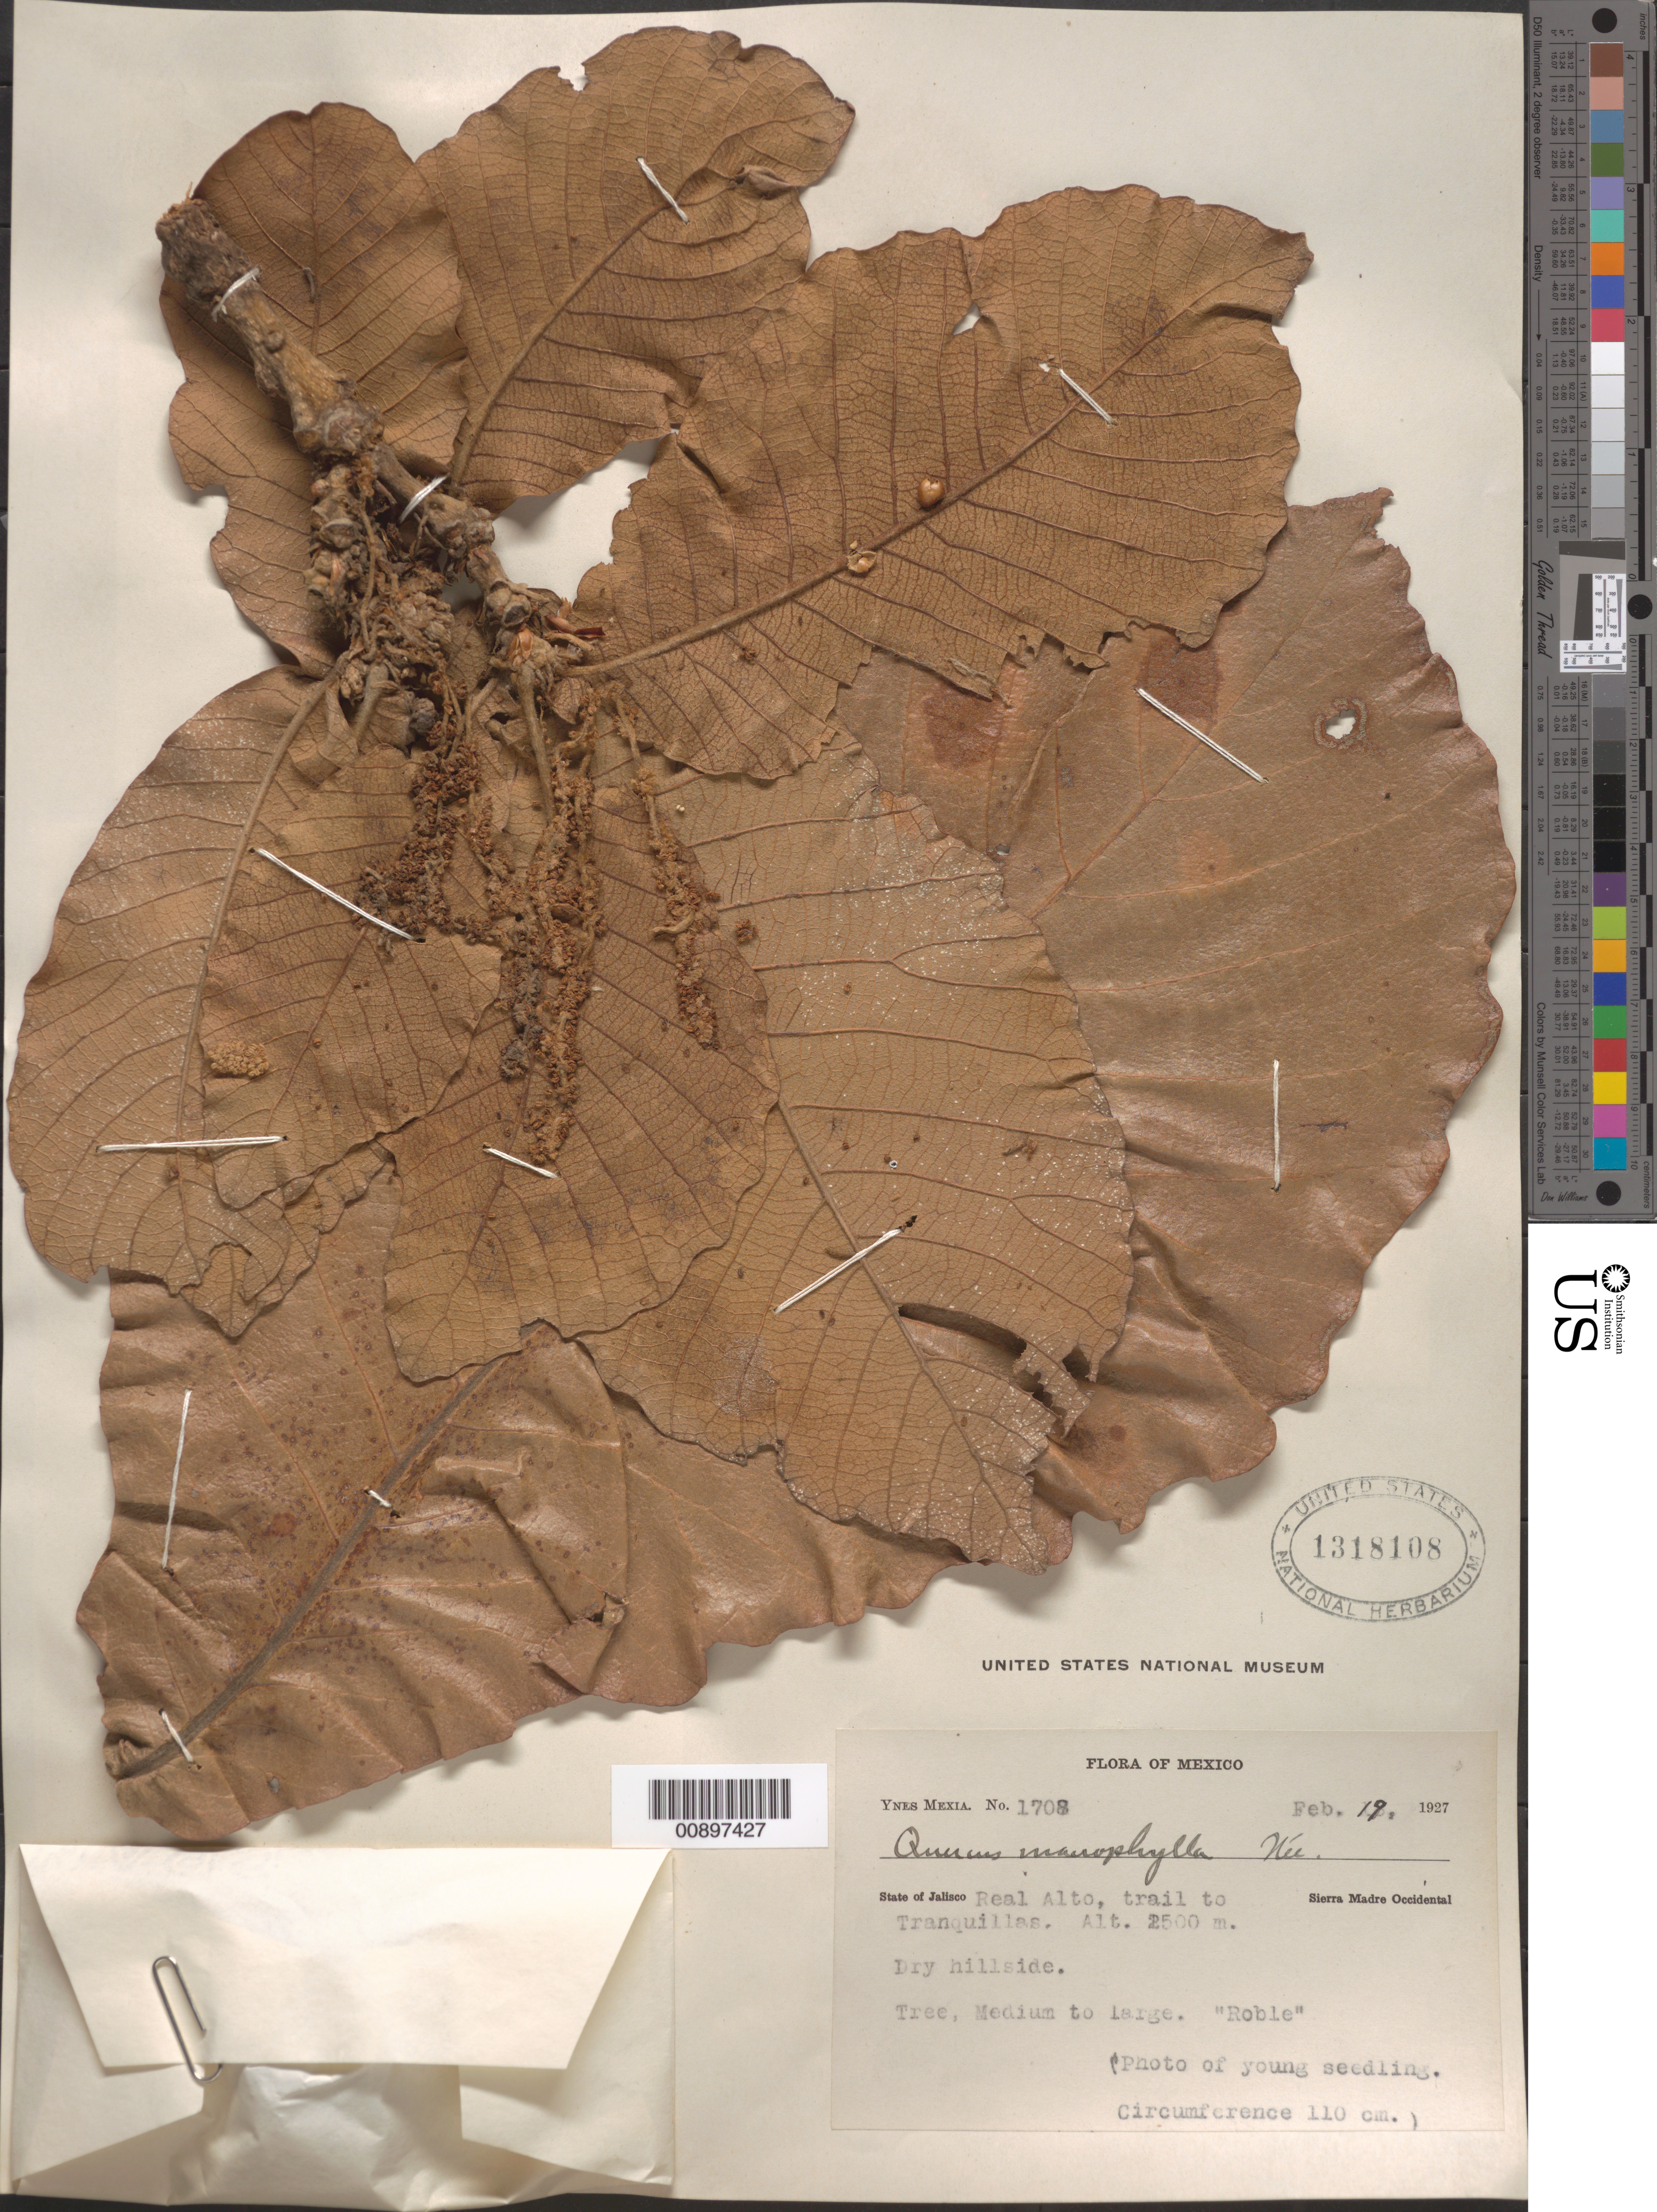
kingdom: Plantae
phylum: Tracheophyta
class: Magnoliopsida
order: Fagales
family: Fagaceae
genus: Quercus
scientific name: Quercus macrophylla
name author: Née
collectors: Y. Mexia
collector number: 1708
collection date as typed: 19 Feb 1927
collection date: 1927-02-19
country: Mexico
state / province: Jalisco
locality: Jalisco: Real Alto, trail to Tranquillas. Sierra Madre Occidental.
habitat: Dry hillside.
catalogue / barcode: US 1318108